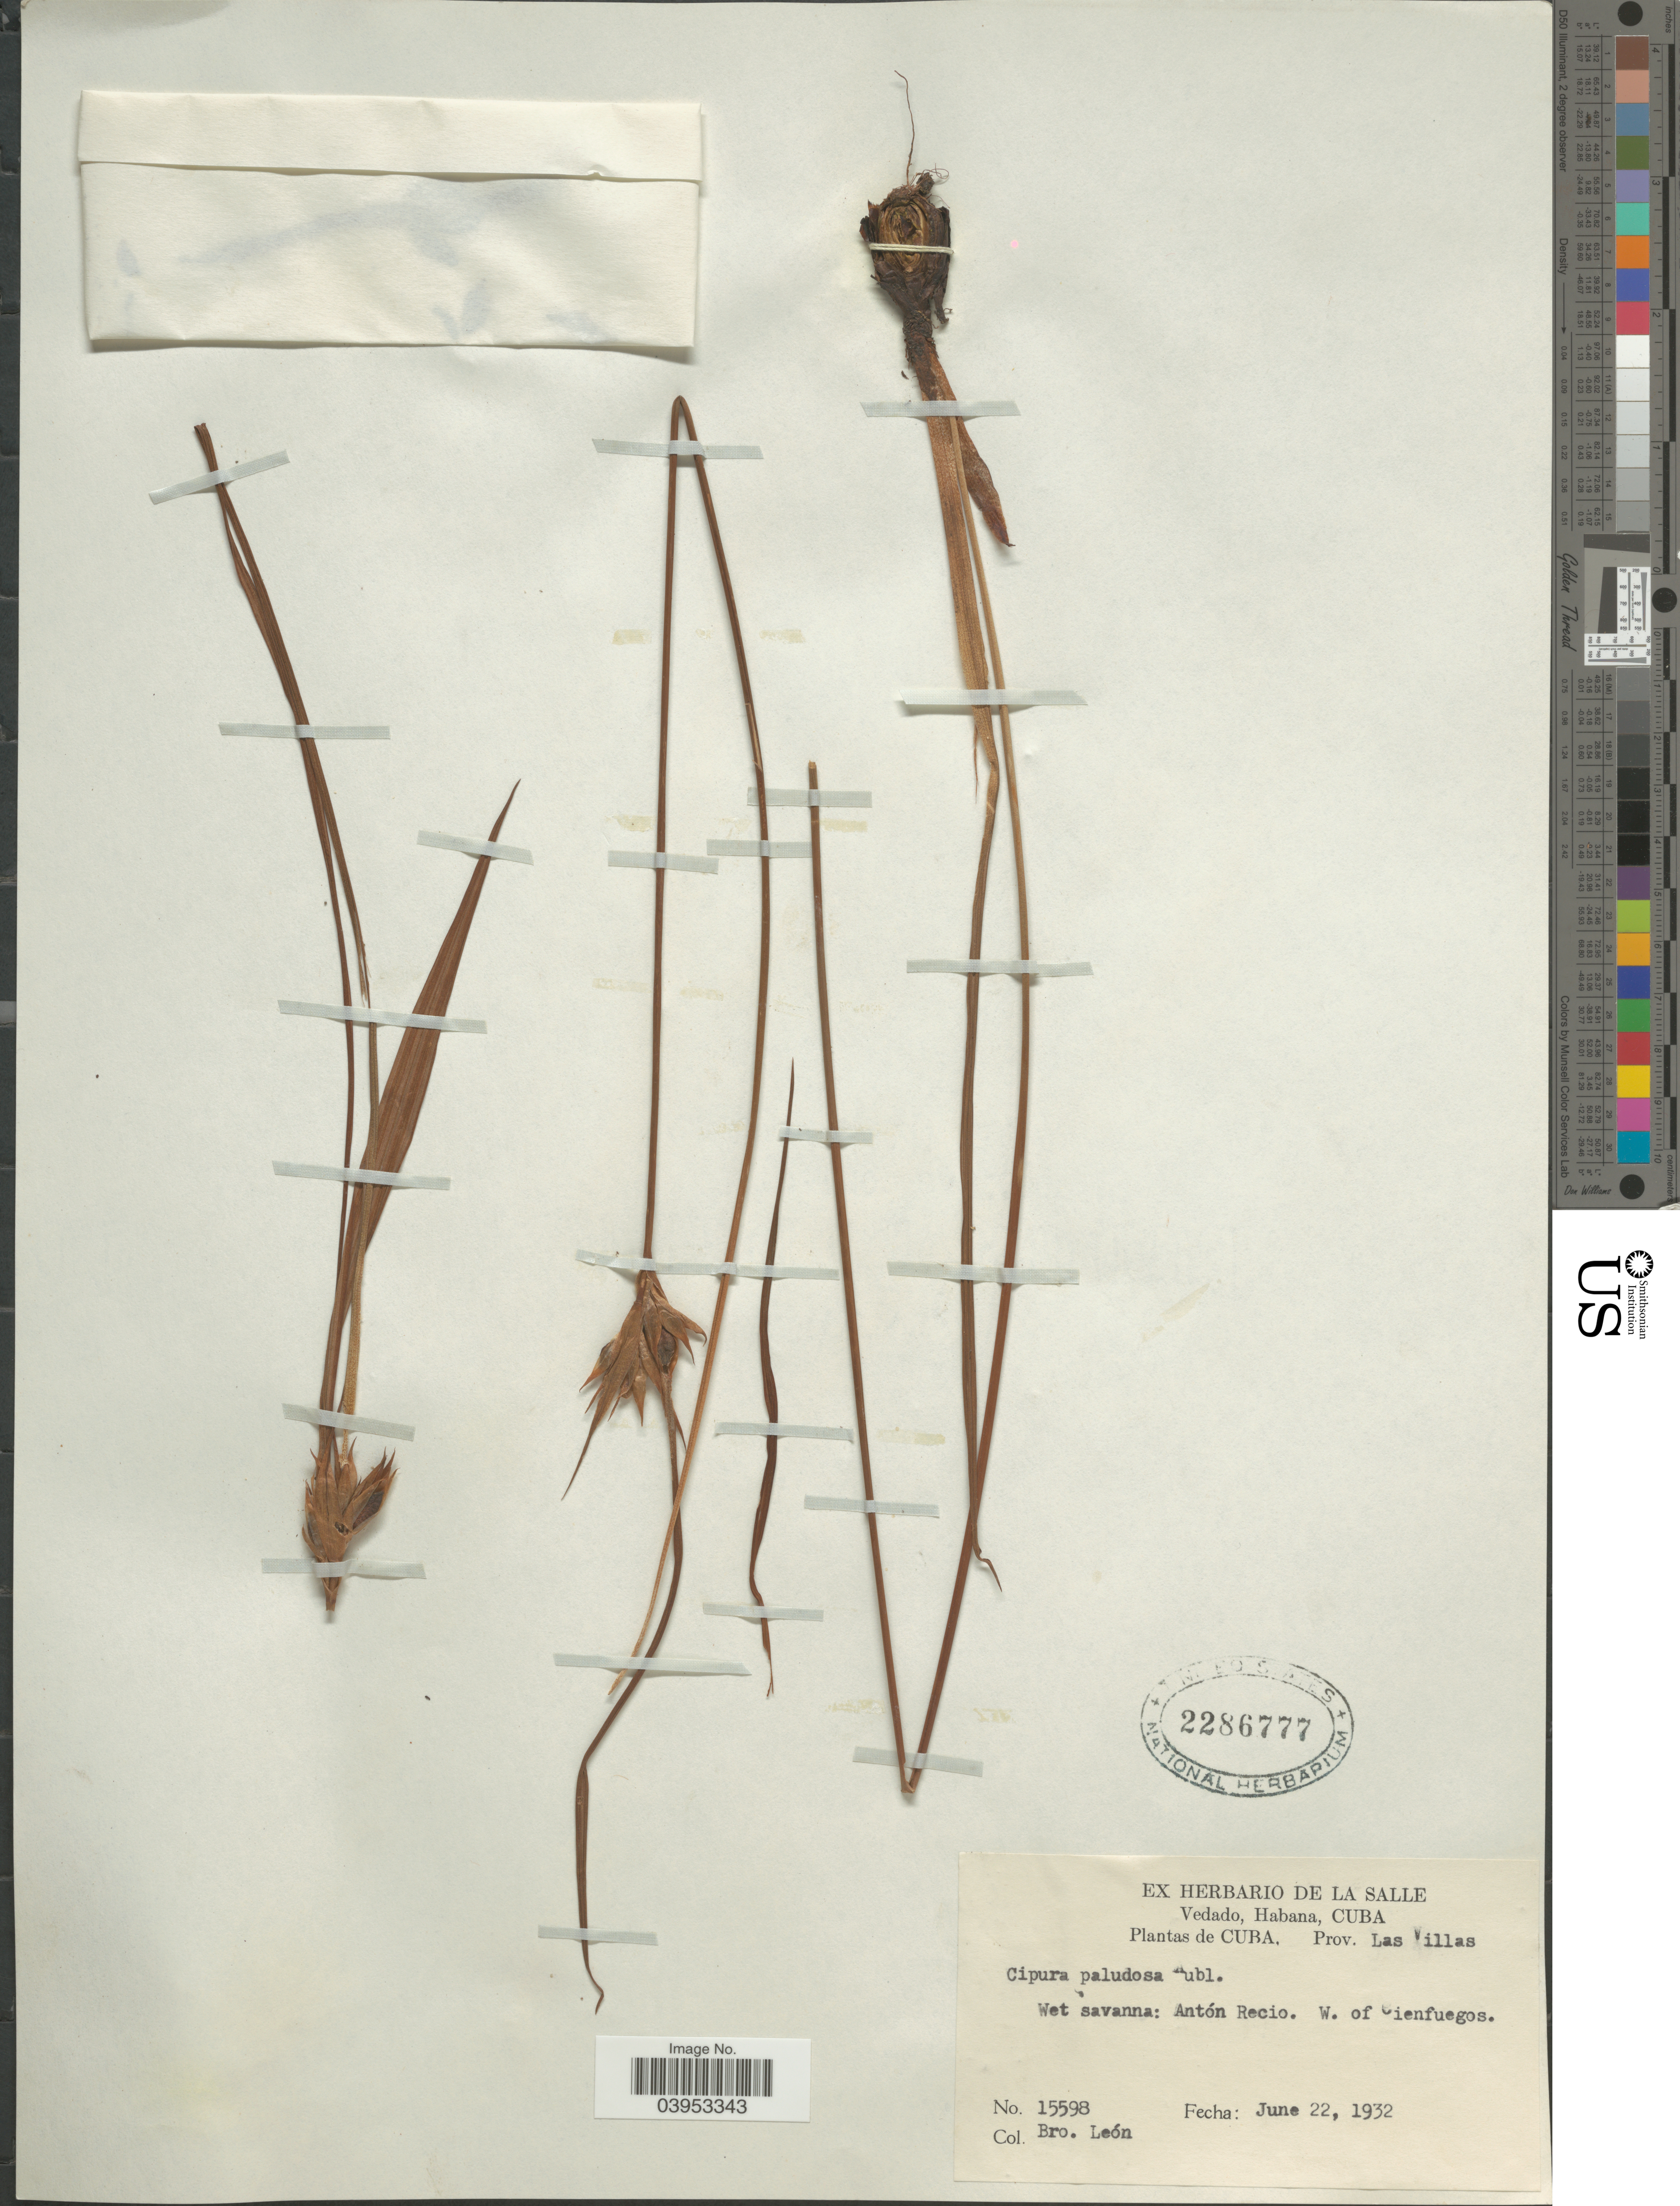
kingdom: Plantae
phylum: Tracheophyta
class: Liliopsida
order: Asparagales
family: Iridaceae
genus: Cipura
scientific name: Cipura paludosa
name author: Aubl.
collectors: Bro. León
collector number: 15598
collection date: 1932-06-22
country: Cuba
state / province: Las Villas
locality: Antón Recio. W. of Cienfuegos.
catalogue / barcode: US 2286777